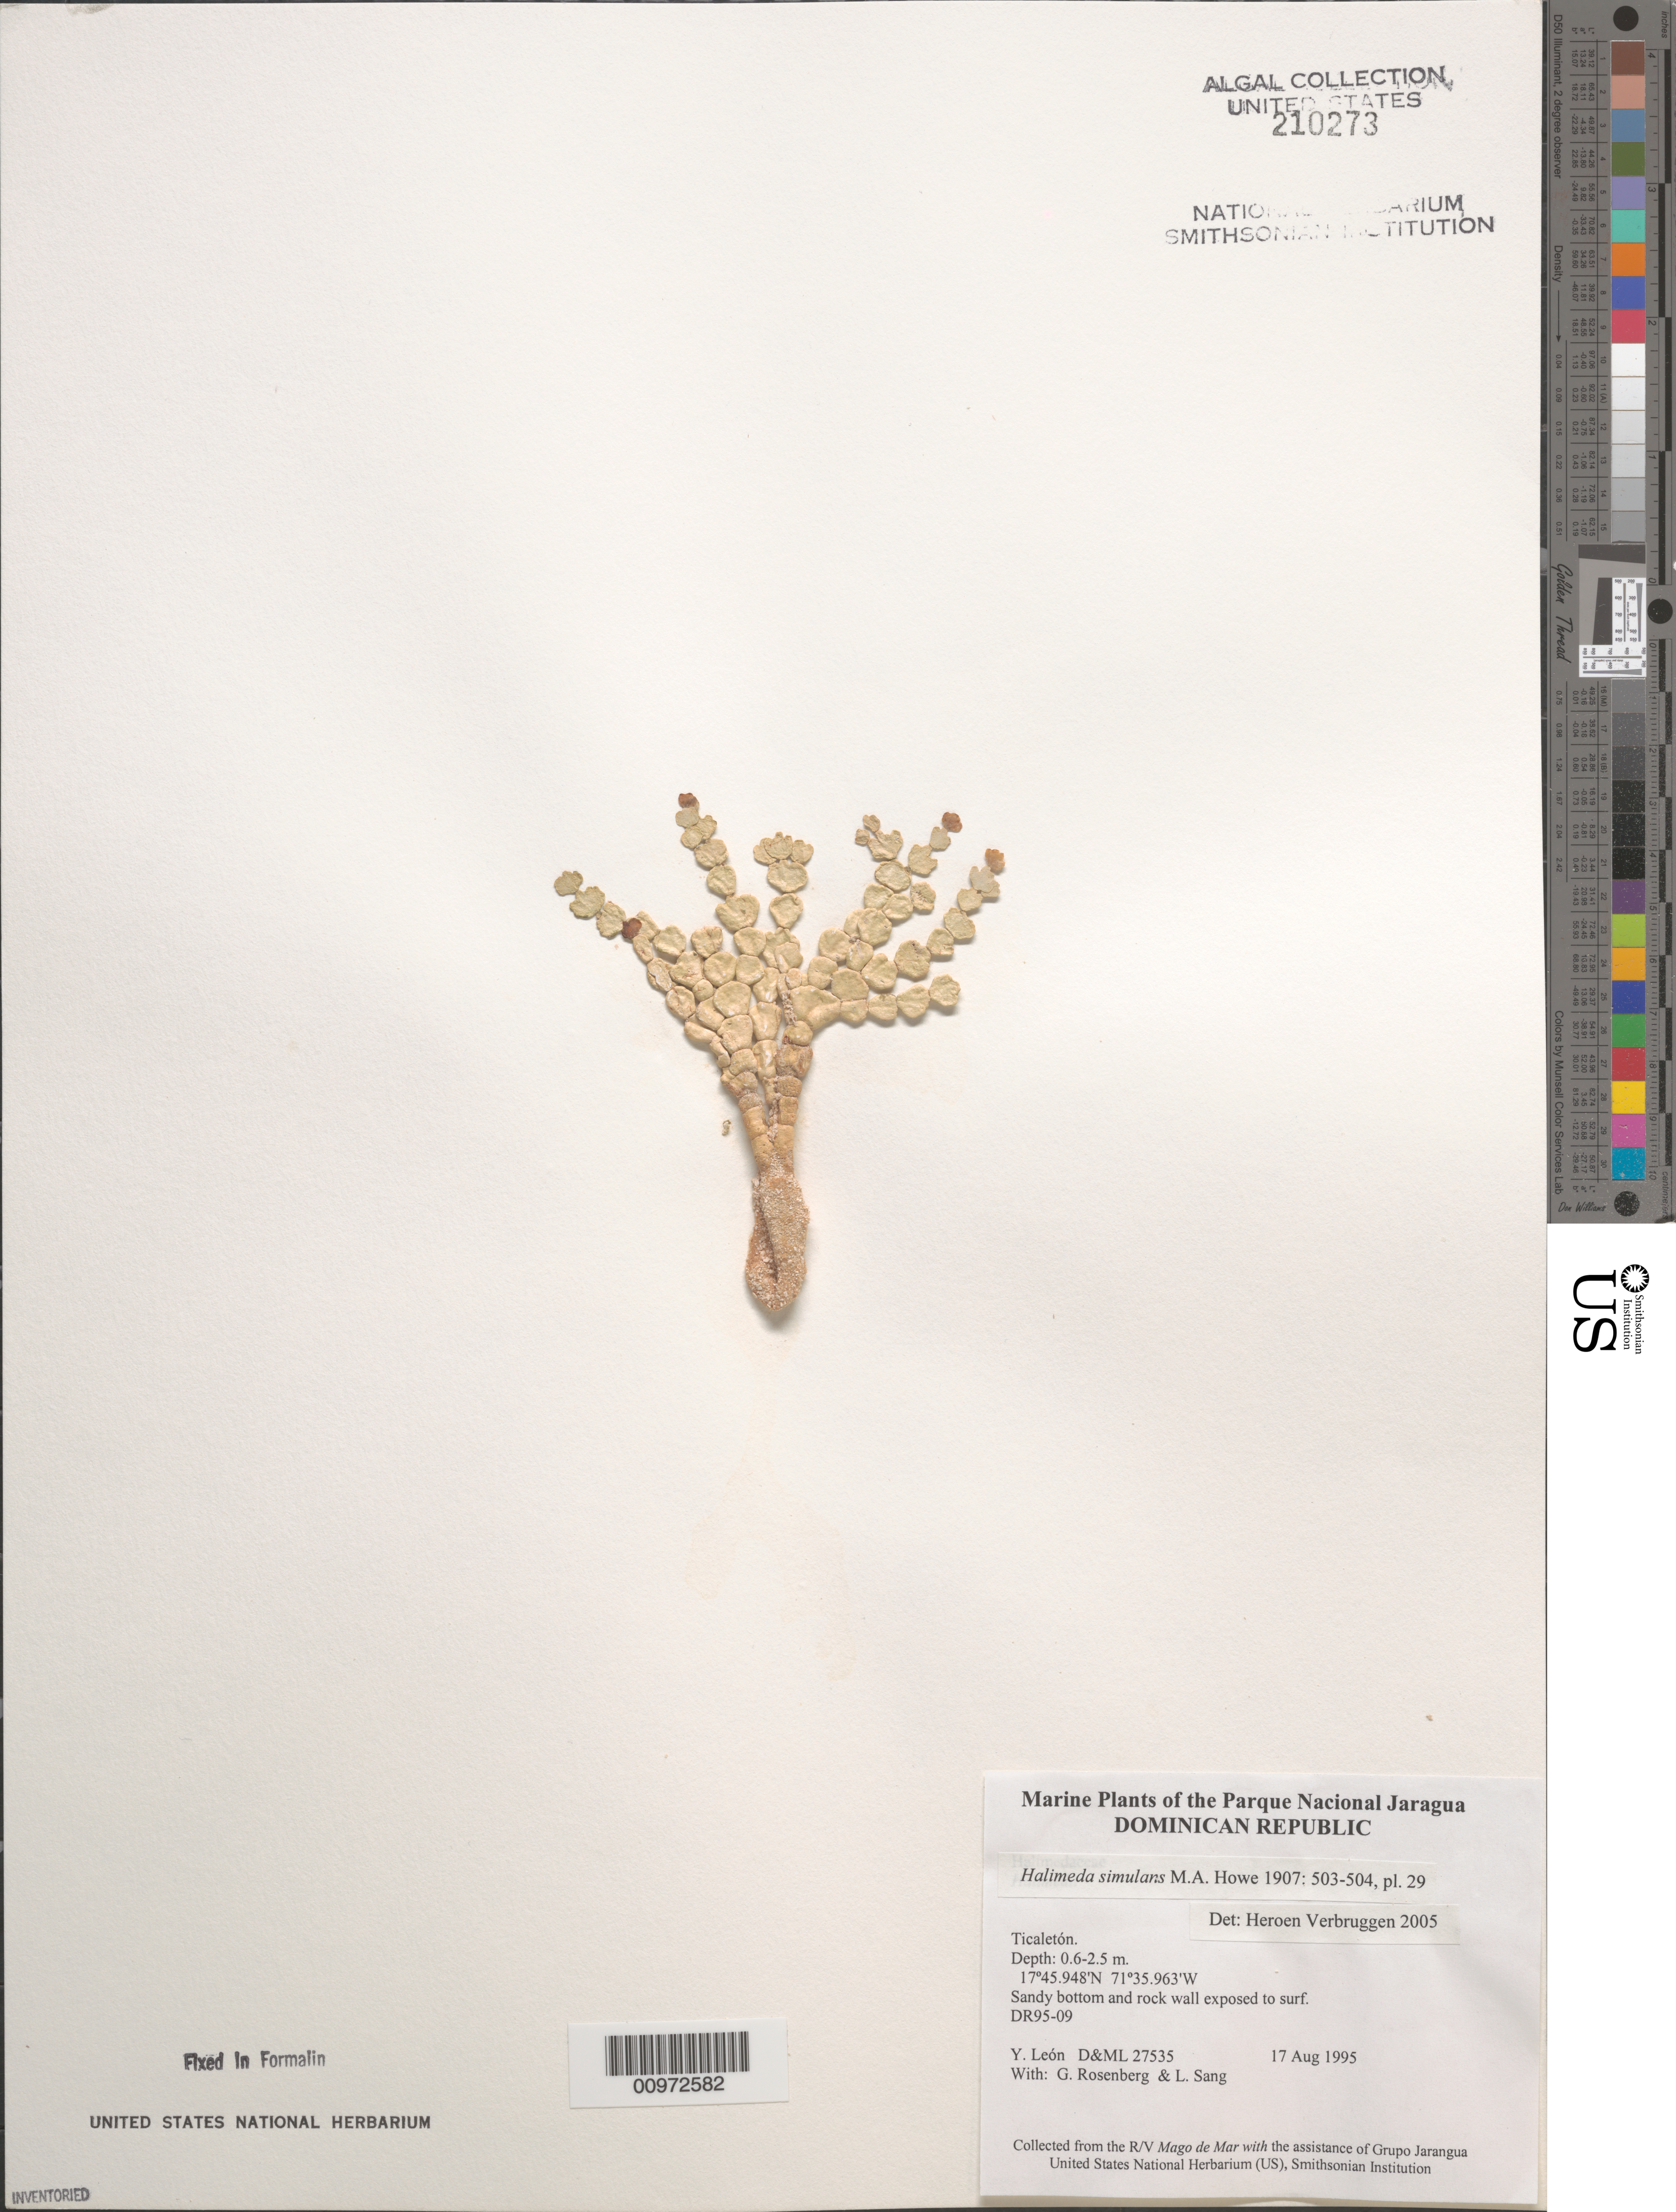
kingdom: Plantae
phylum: Chlorophyta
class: Ulvophyceae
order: Bryopsidales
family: Halimedaceae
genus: Halimeda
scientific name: Halimeda simulans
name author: M. Howe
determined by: Verbruggen, H.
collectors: Y. León, G. Rosenberg & L. Sang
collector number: D&ML 27535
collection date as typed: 17 Aug 1995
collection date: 1995-08-17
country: Dominican Republic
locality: Parque Nacional Jaragua, Ticaleton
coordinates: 17 45.948'N, 71 35.963'W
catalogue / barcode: US 210273